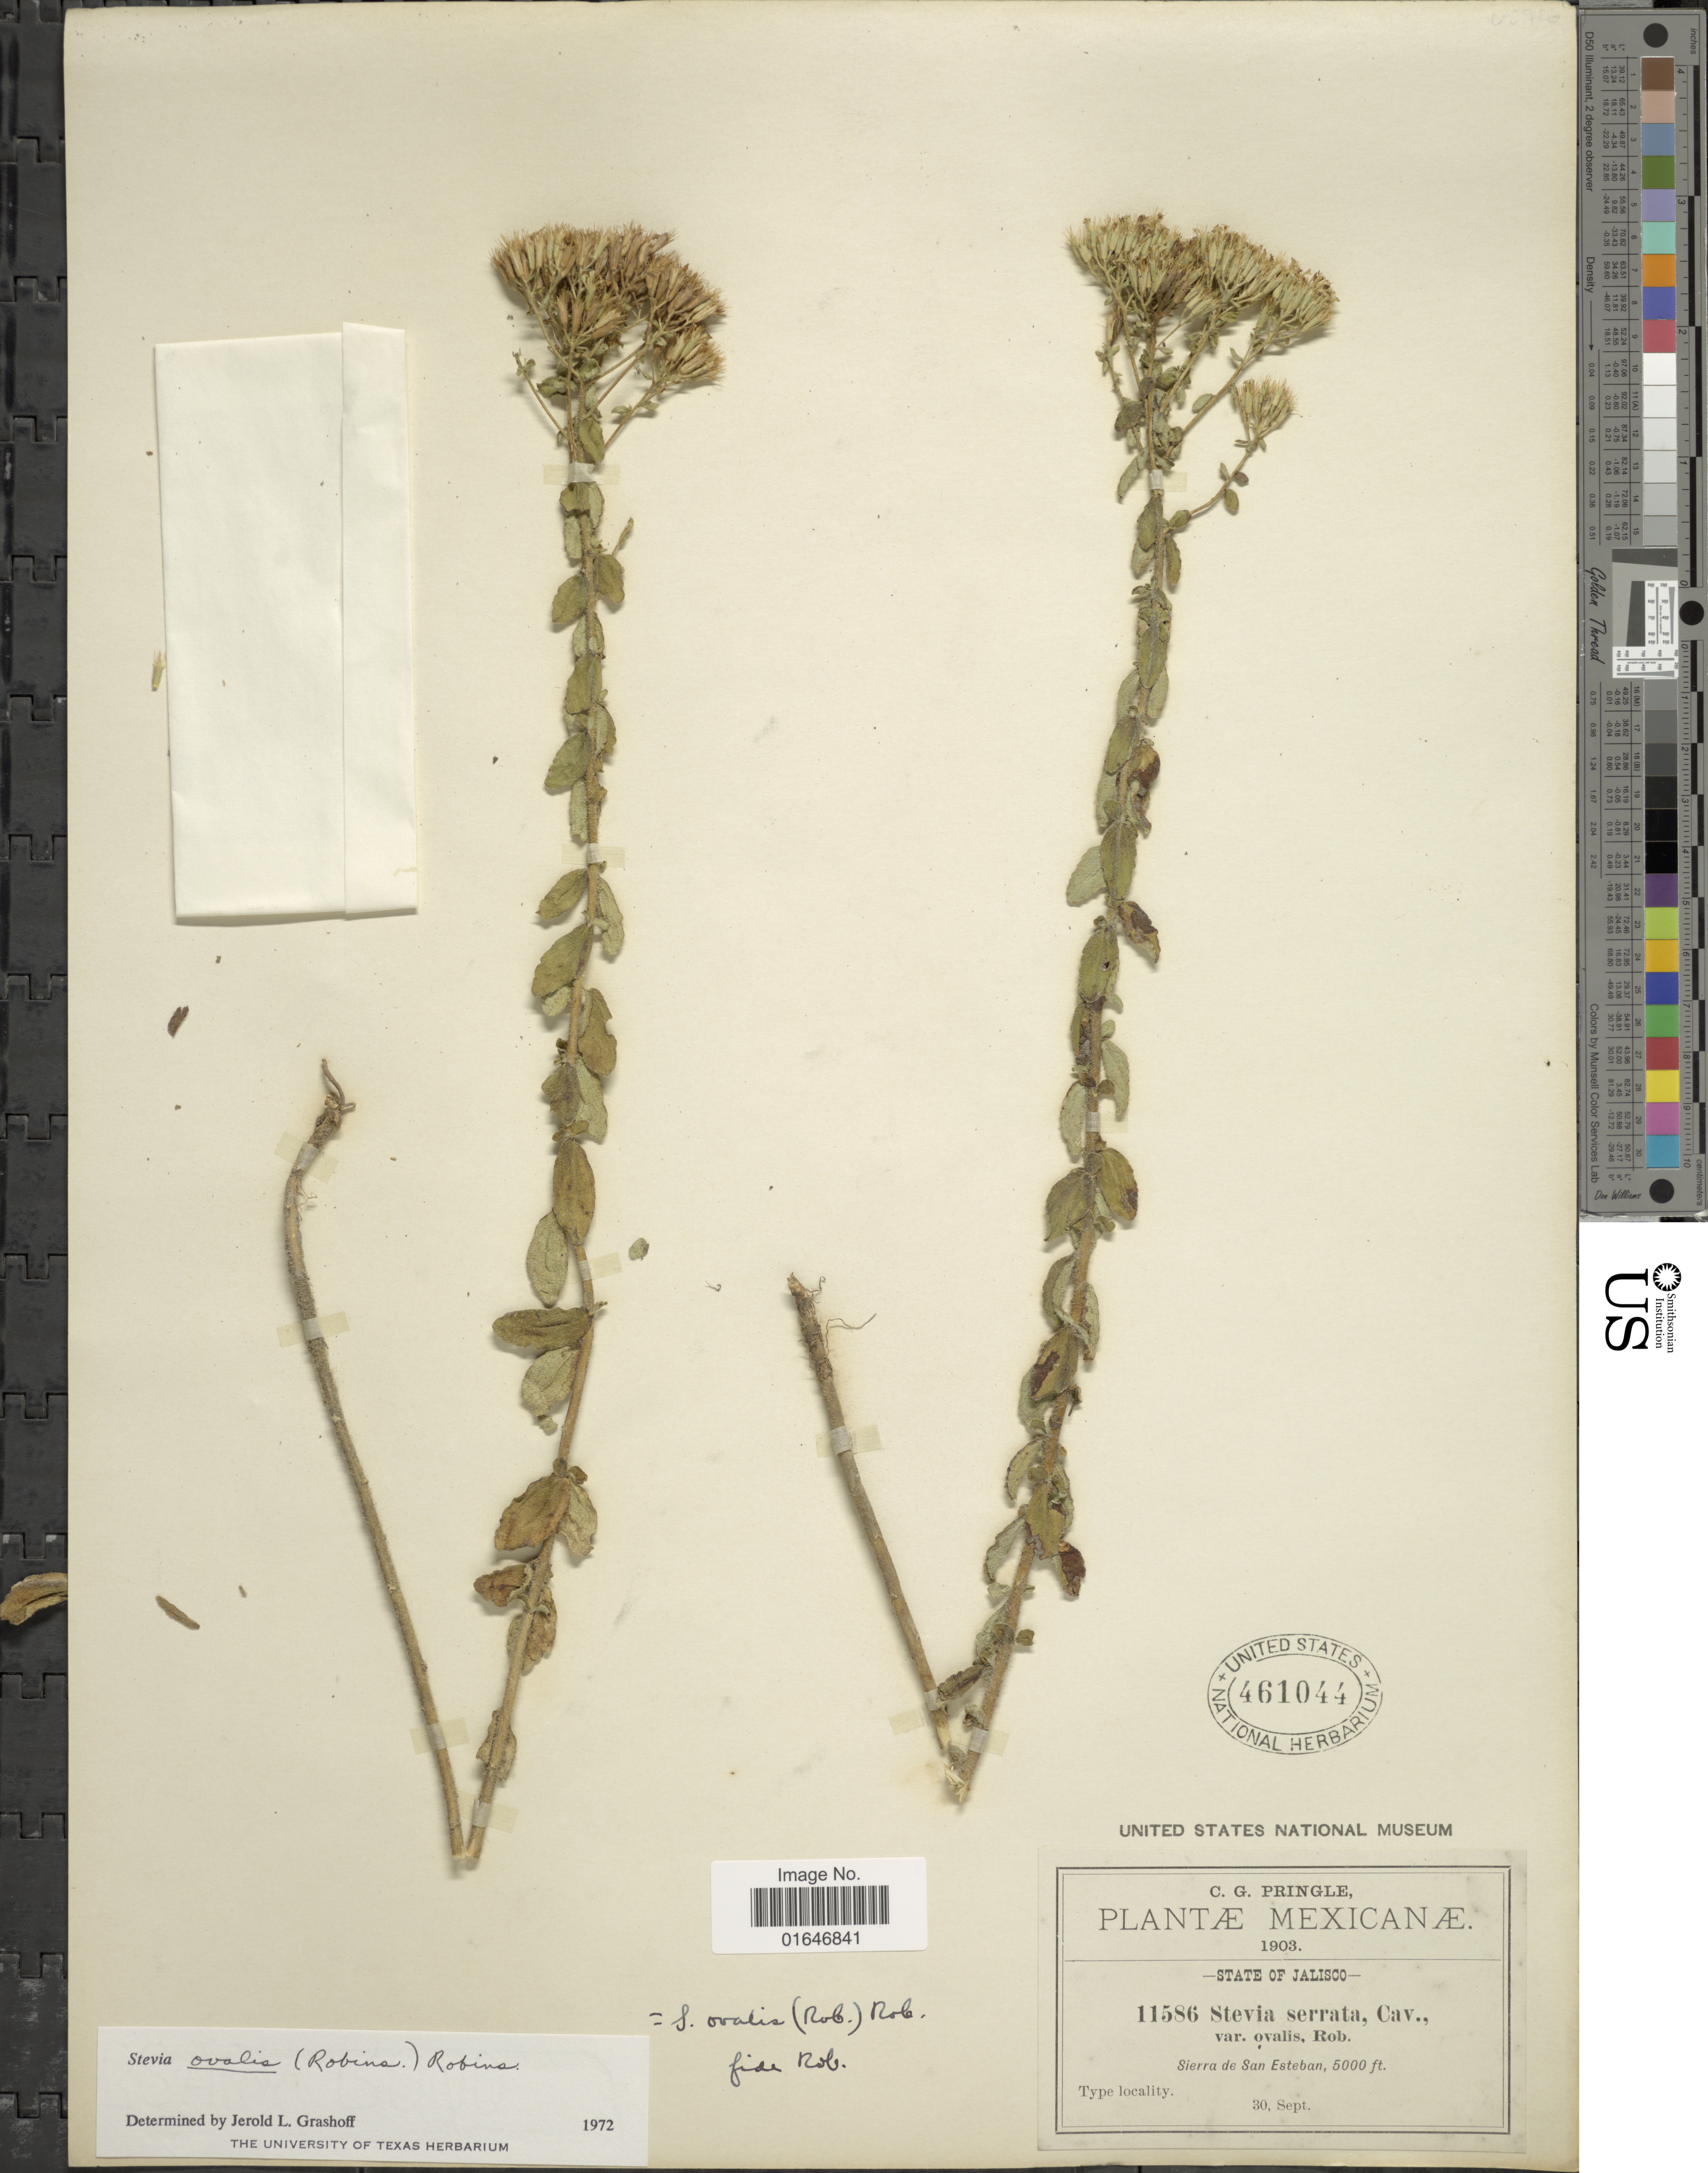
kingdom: Plantae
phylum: Tracheophyta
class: Magnoliopsida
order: Asterales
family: Asteraceae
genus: Stevia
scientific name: Stevia ovalis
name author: (B.L. Rob.) B.L. Rob.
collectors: C. G. Pringle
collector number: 11586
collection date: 1903-09-30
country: Mexico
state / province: Jalisco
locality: Sierra de San Esteban.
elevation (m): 1524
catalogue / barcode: US 461044